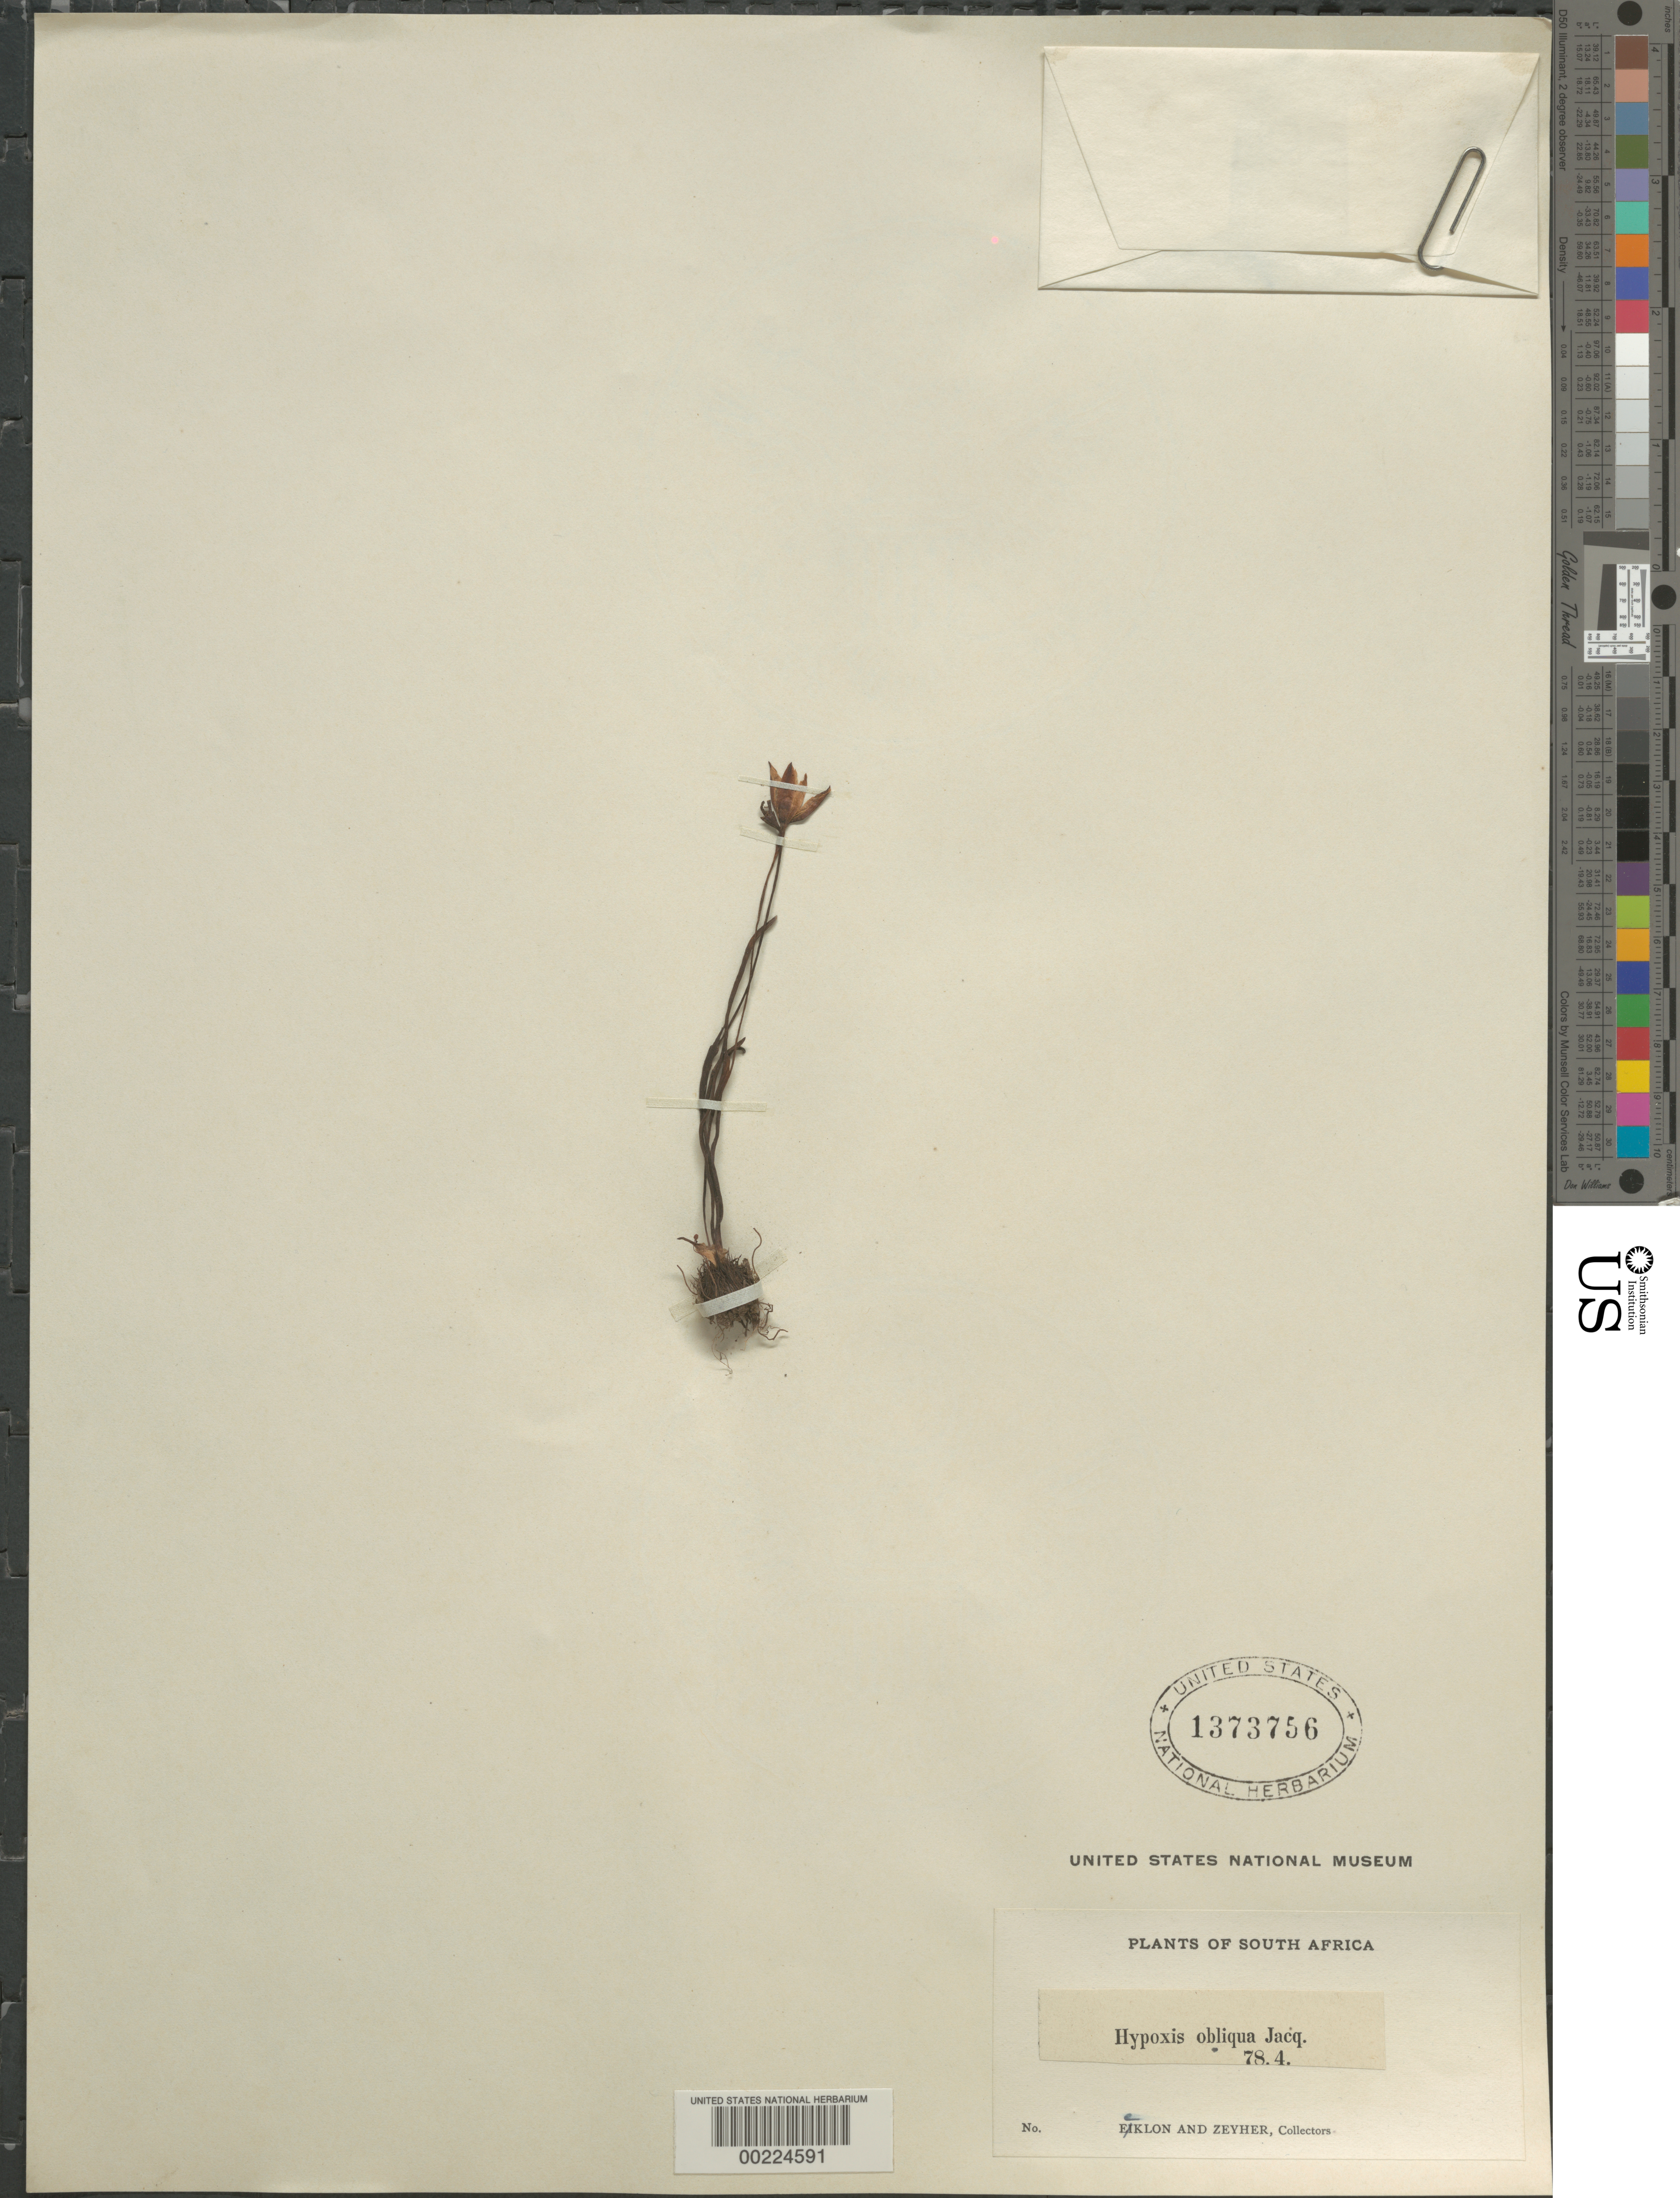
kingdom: Plantae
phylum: Tracheophyta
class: Liliopsida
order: Asparagales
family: Hypoxidaceae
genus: Hypoxis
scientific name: Hypoxis obliqua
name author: Jacq.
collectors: C. F. Ecklon & C. Zeyher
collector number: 78.4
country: South Africa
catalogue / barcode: US 1373756